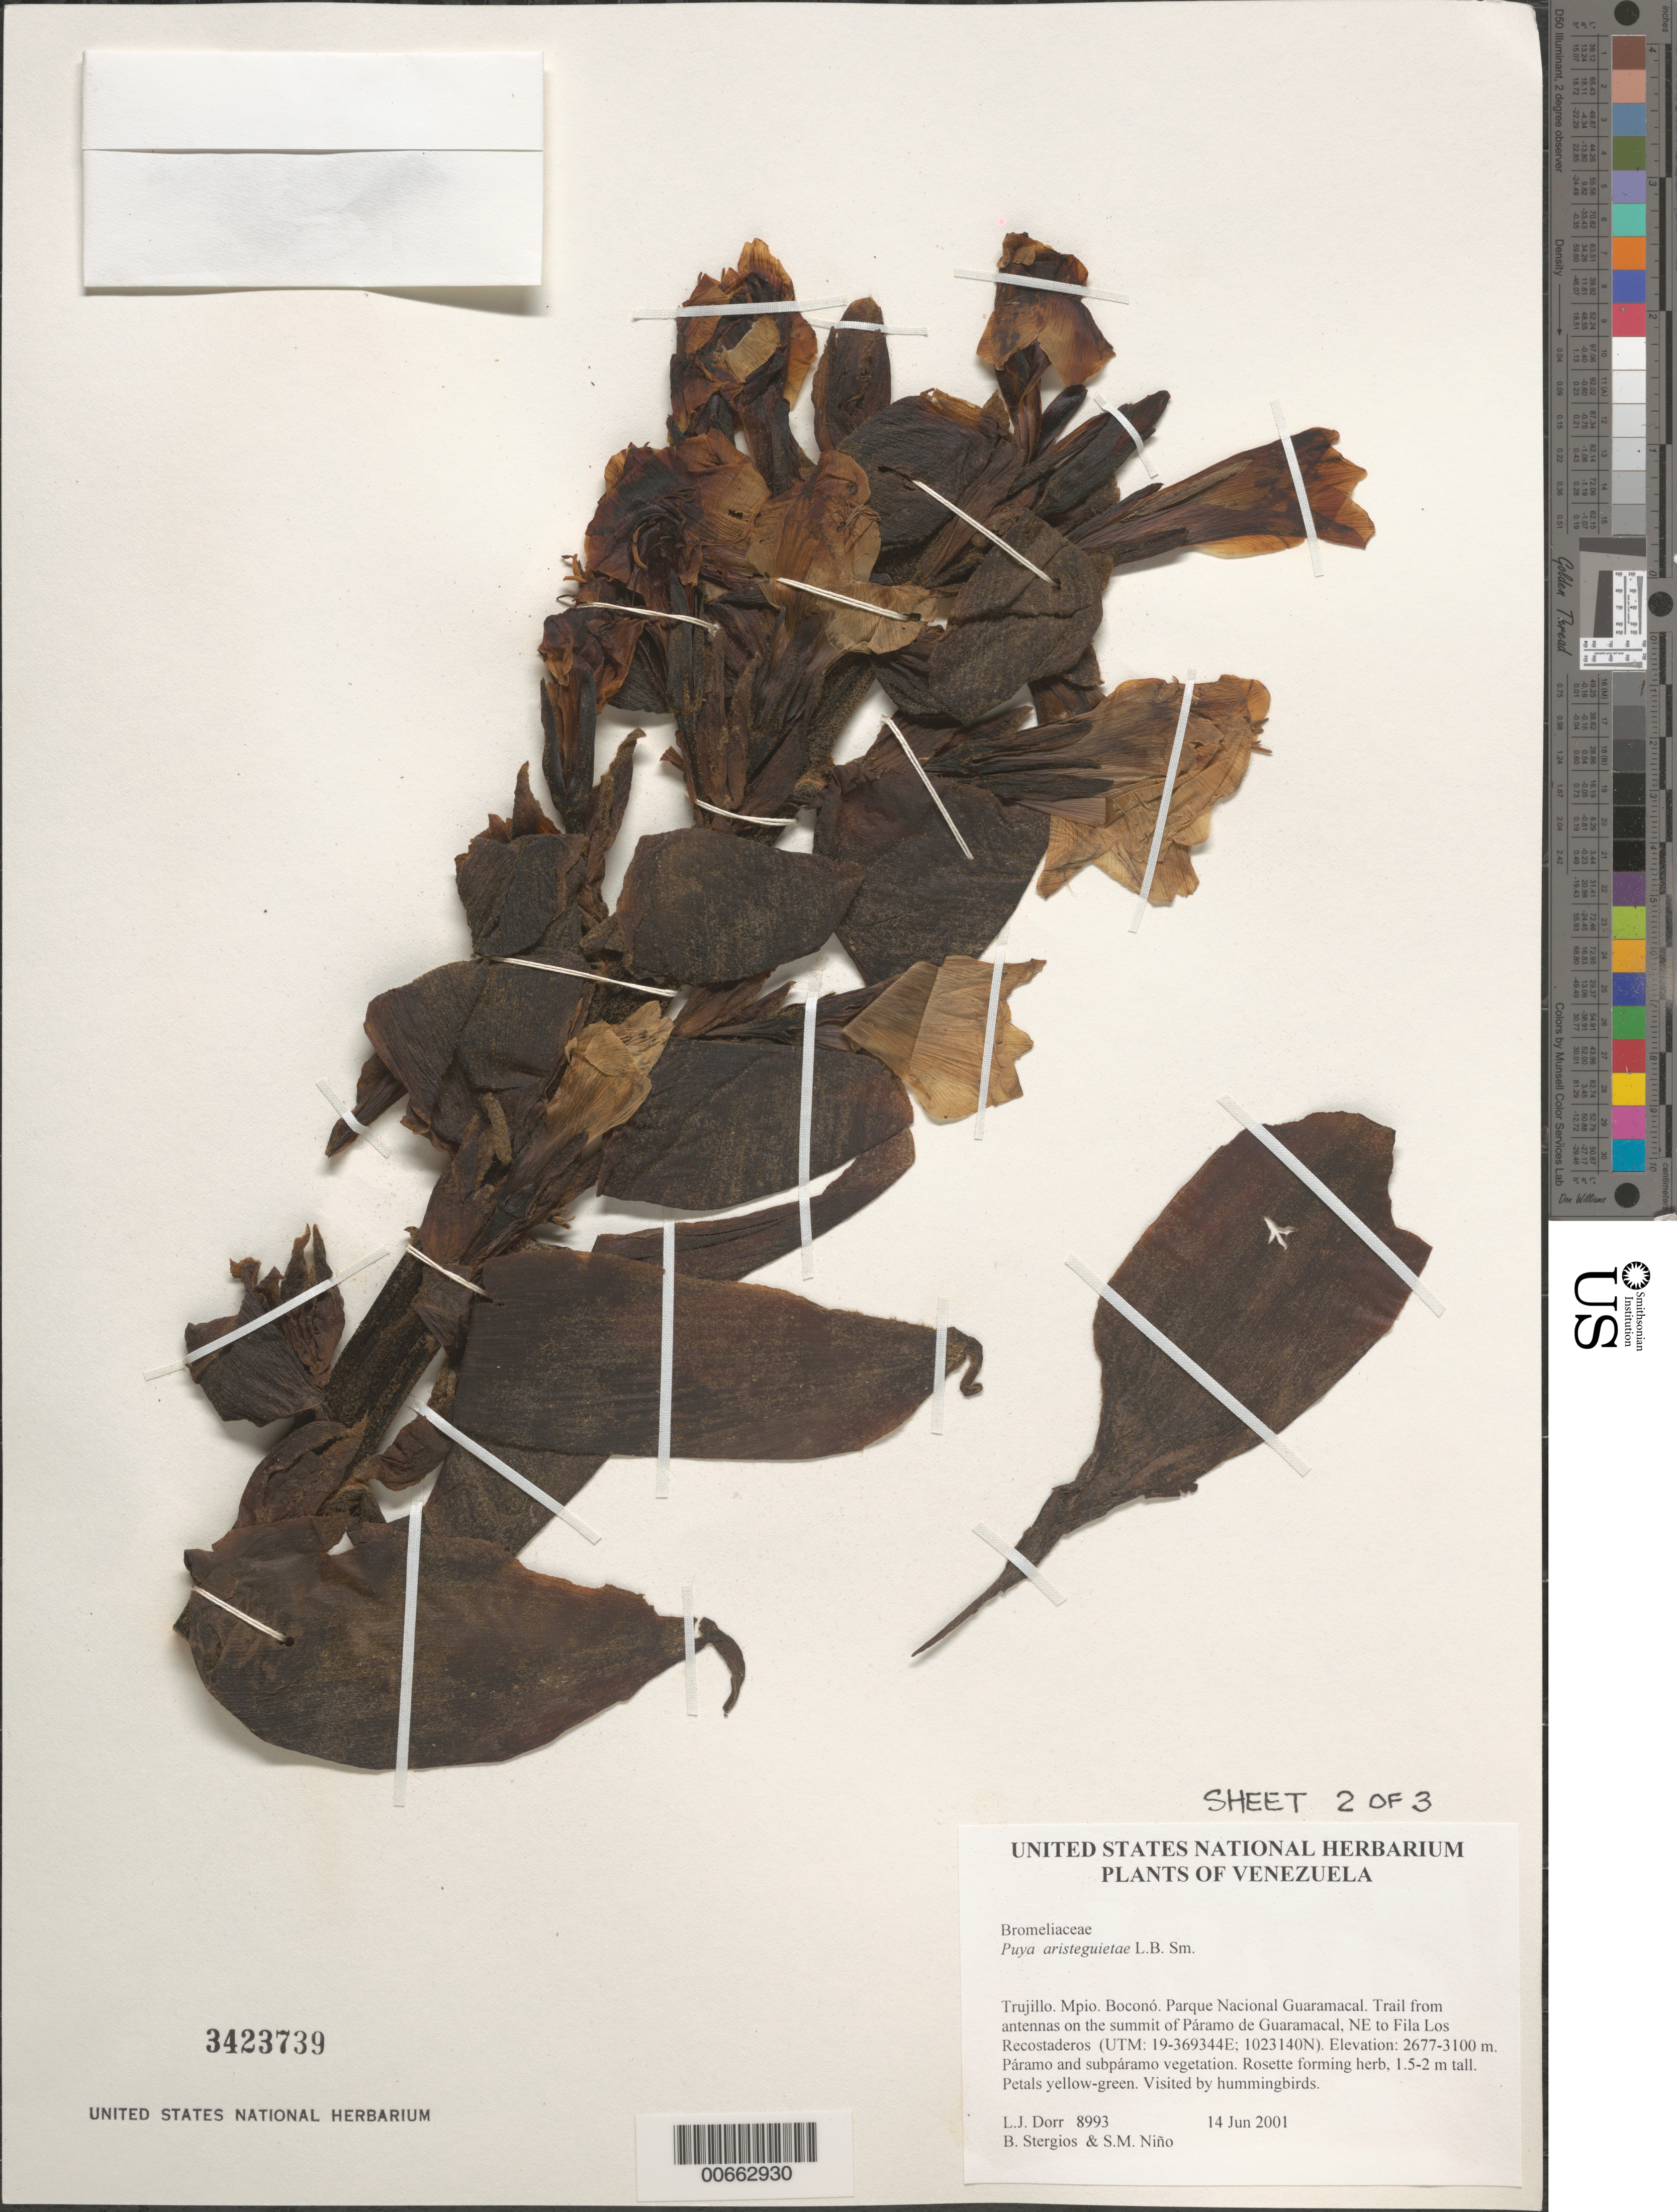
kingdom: Plantae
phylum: Tracheophyta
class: Liliopsida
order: Poales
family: Bromeliaceae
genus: Puya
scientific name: Puya aristeguietae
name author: L.B. Sm.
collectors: L. J. Dorr, B. G. Stergios & S. M. Niño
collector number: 8993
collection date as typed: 14 Jun 2001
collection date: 2001-06-14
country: Venezuela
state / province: Trujillo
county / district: Boconó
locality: Parque Nacional Guaramacal. Trail from antennas on the summit of Páramo de Guaramacal, NE to Fila Los Recostaderos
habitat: Páramo and subpáramo vegetation.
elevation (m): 2677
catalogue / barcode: US 3423739